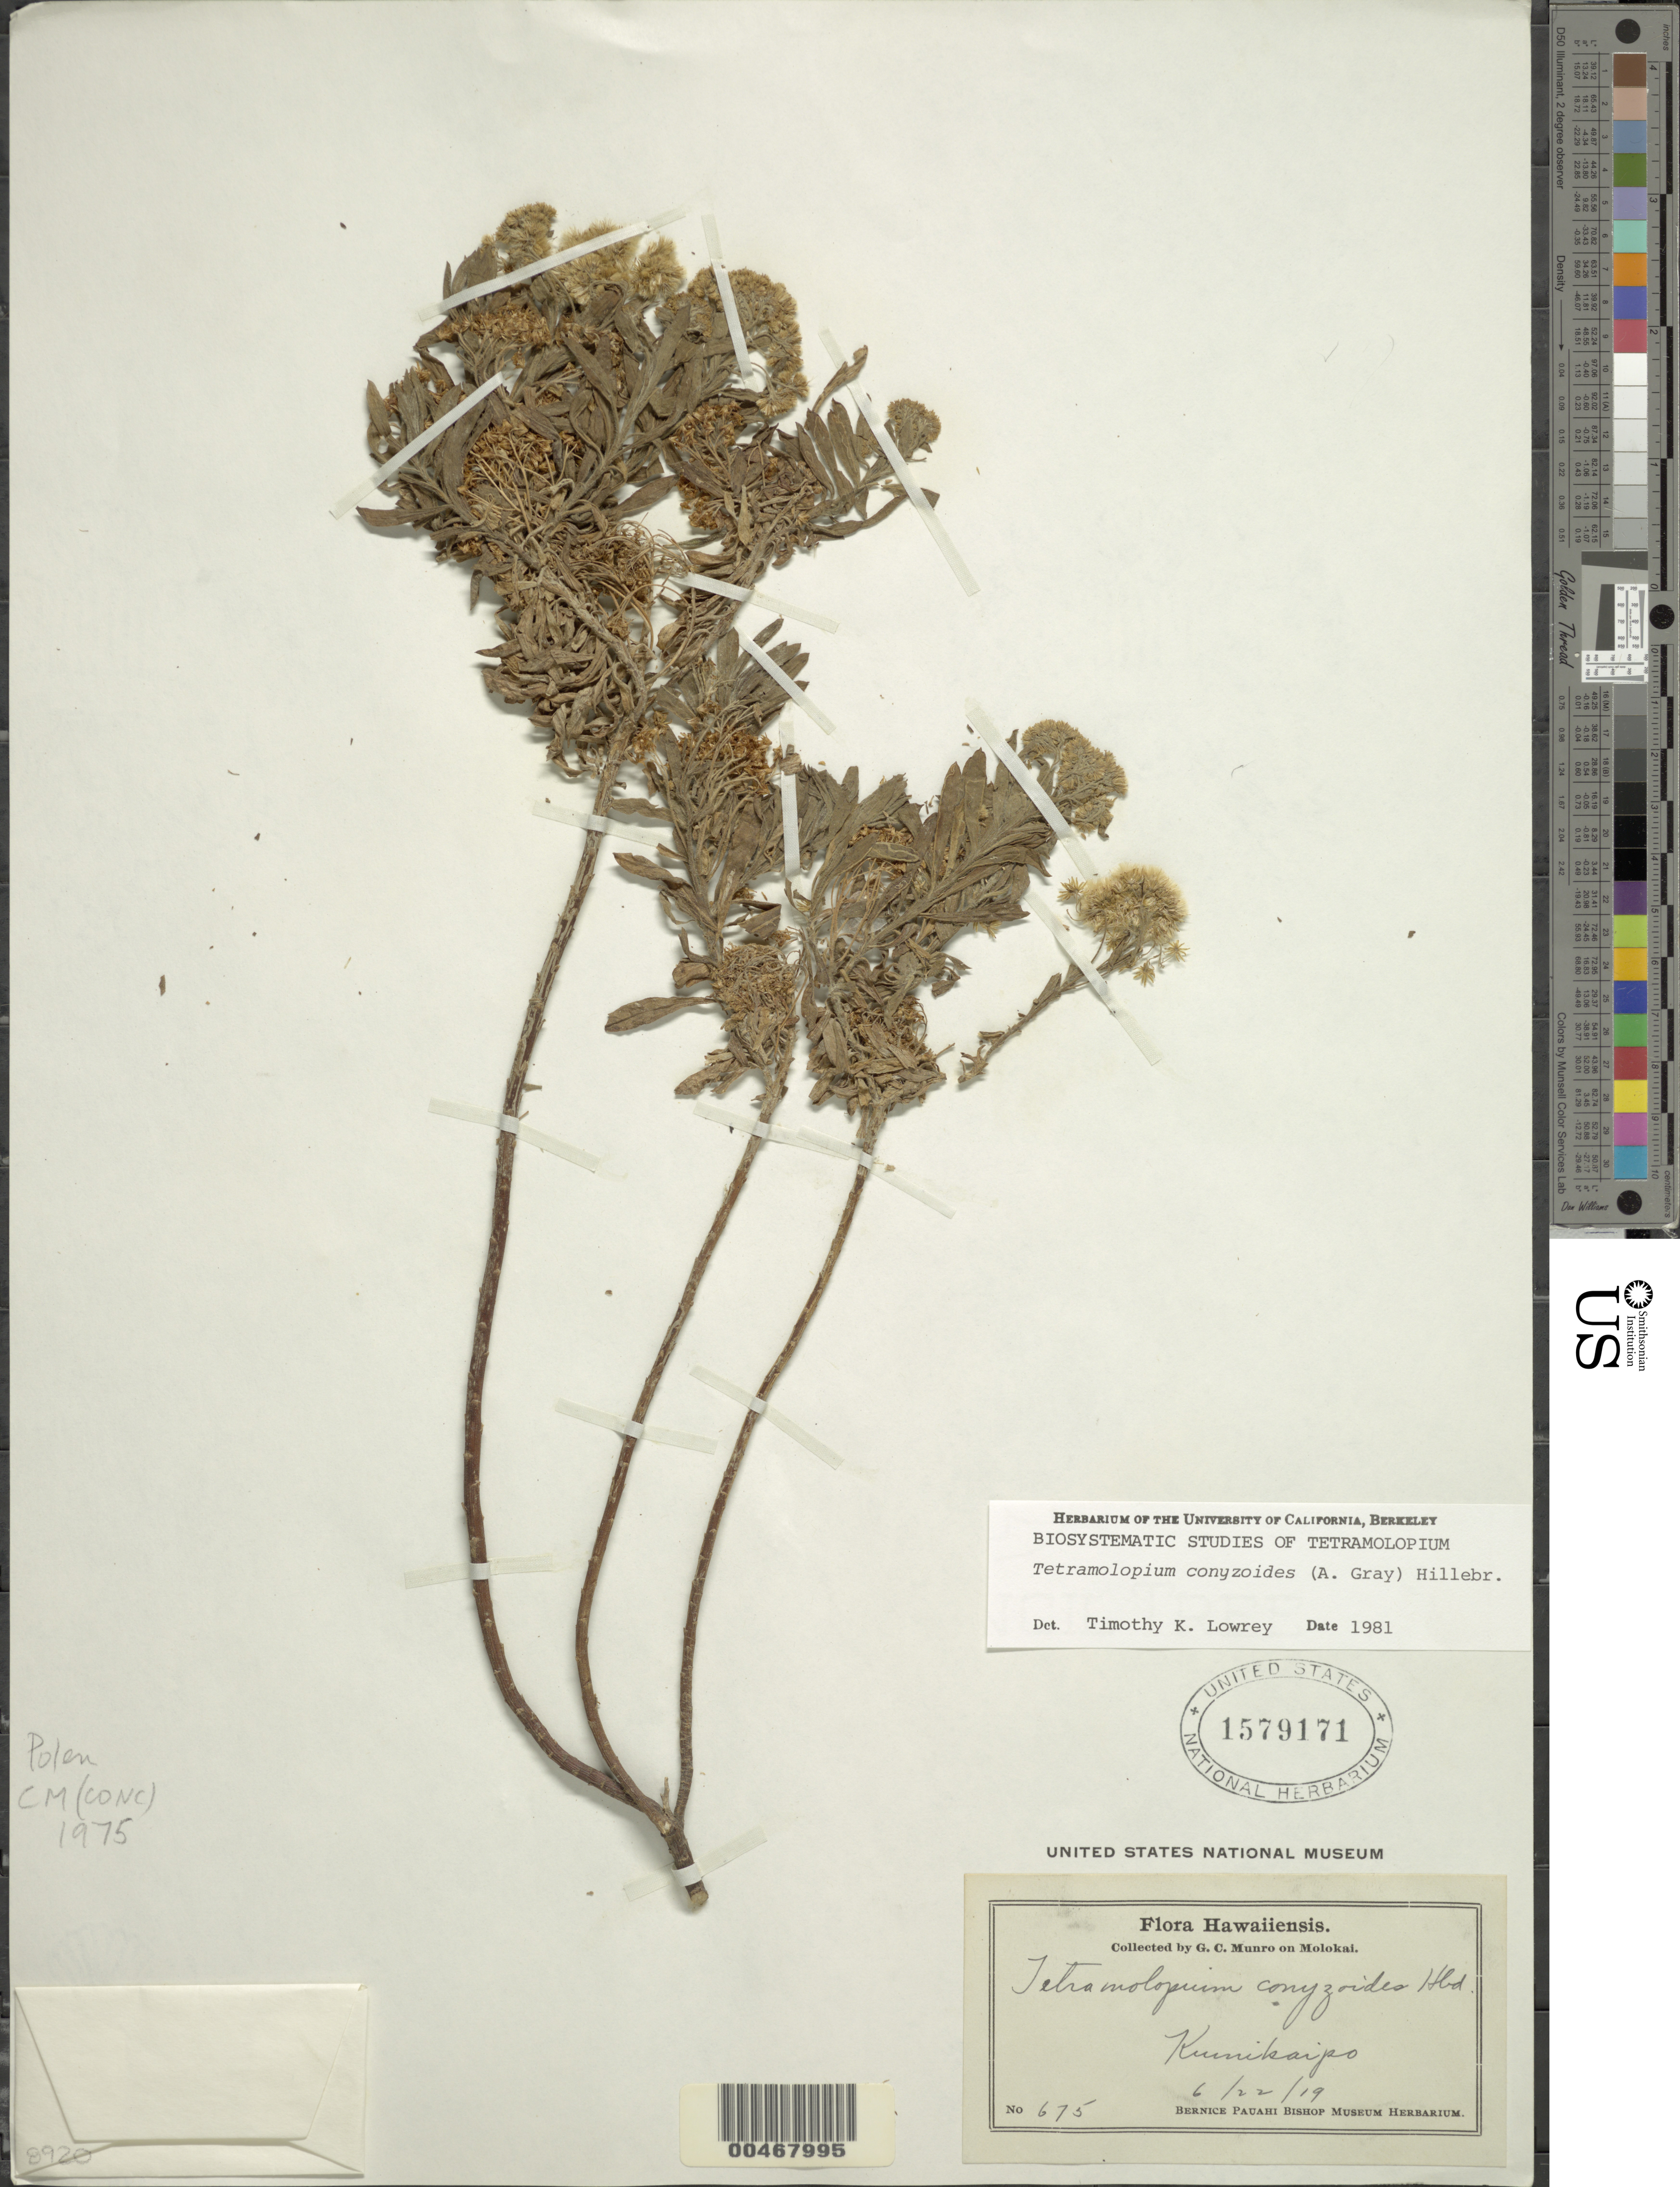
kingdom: Plantae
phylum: Tracheophyta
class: Magnoliopsida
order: Asterales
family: Asteraceae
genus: Tetramolopium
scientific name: Tetramolopium conyzoides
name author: (A. Gray) Hillebr.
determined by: Lowrey, T. K.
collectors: G. C. Munro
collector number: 675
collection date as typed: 22 Jun 1919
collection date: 1919-06-22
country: United States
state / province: Hawaii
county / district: Maui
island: Moloka'i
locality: Kuinikaipo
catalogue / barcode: US 1579171